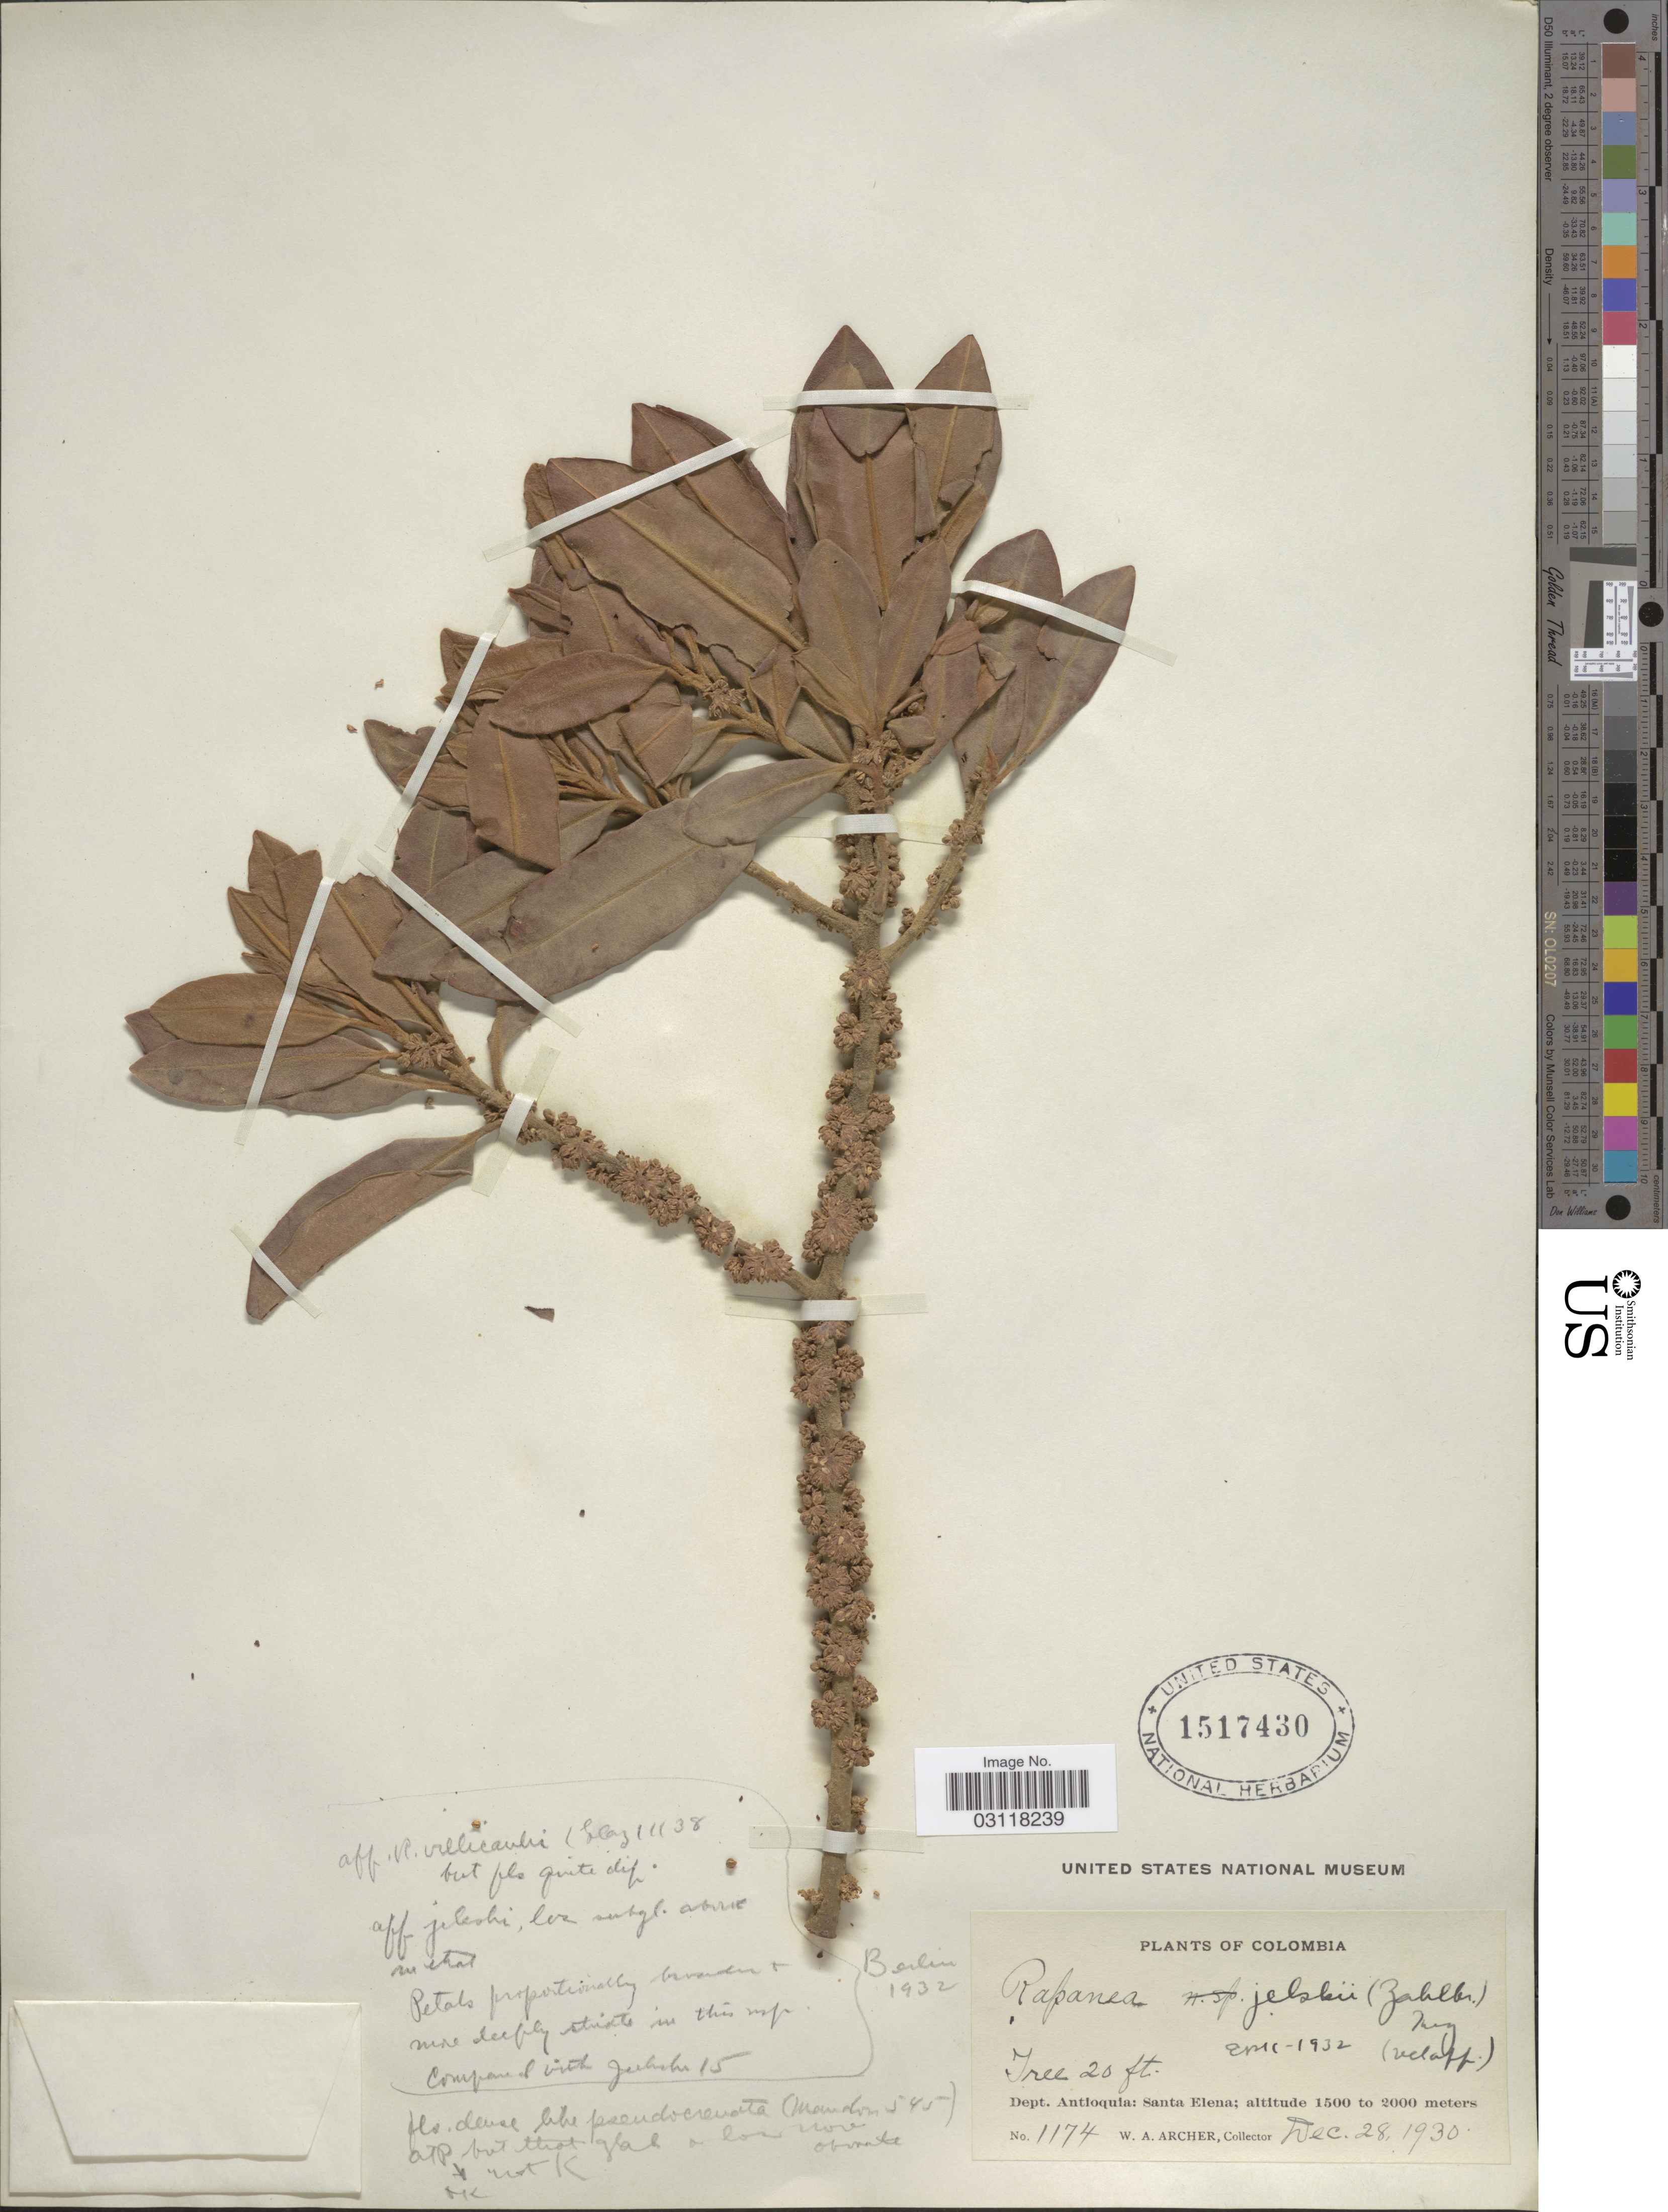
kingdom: Plantae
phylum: Tracheophyta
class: Magnoliopsida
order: Ericales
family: Primulaceae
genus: Rapanea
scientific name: Rapanea jelskii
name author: Mez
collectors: W. Archer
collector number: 1174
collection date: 1930-12-28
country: Colombia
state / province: Antioquia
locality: Dept. Antioquia: Santa Elena.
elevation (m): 1500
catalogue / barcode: US 1517430